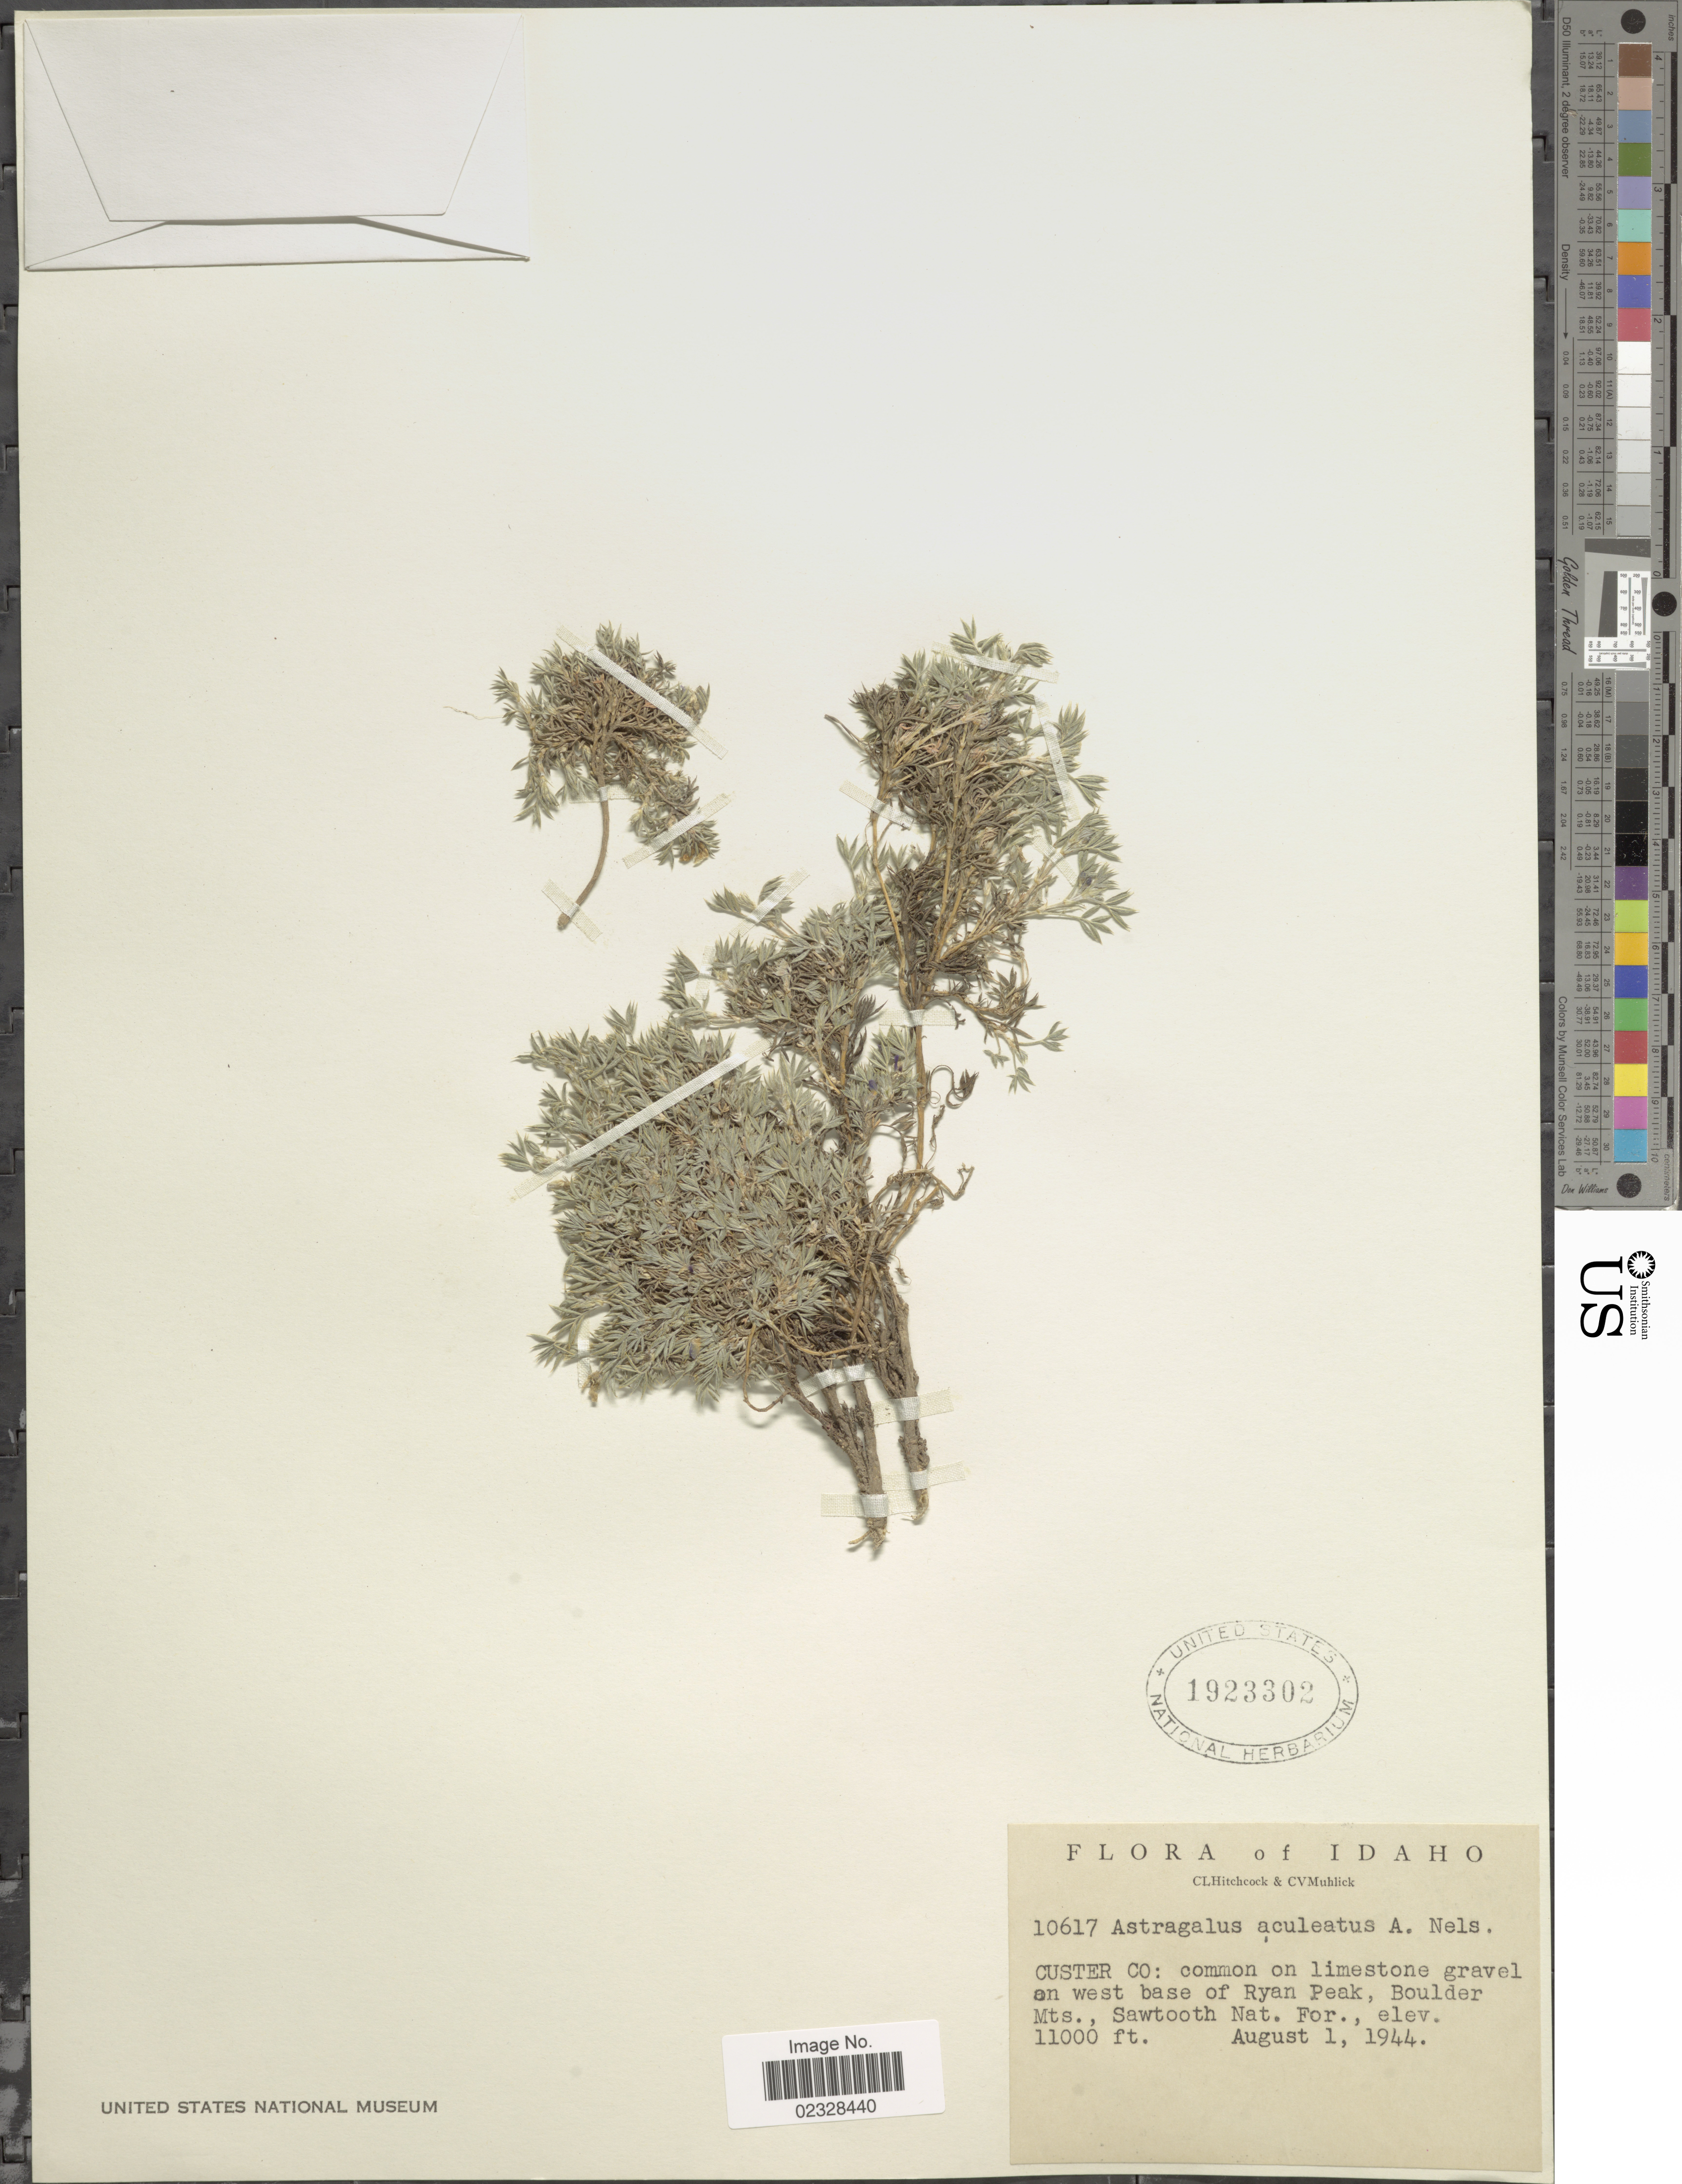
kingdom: Plantae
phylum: Tracheophyta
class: Magnoliopsida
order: Fabales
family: Fabaceae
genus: Astragalus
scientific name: Astragalus aculeatus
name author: A. Nelson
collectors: C. L. Hitchcock & C. V. Muhlick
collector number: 10617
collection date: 1944-08-01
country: United States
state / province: Idaho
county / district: Custer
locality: common on limestone gravel on west base of Ryan Peak Boulder Mts., Sawtooth Nat. For.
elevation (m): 3353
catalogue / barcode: US 1923302